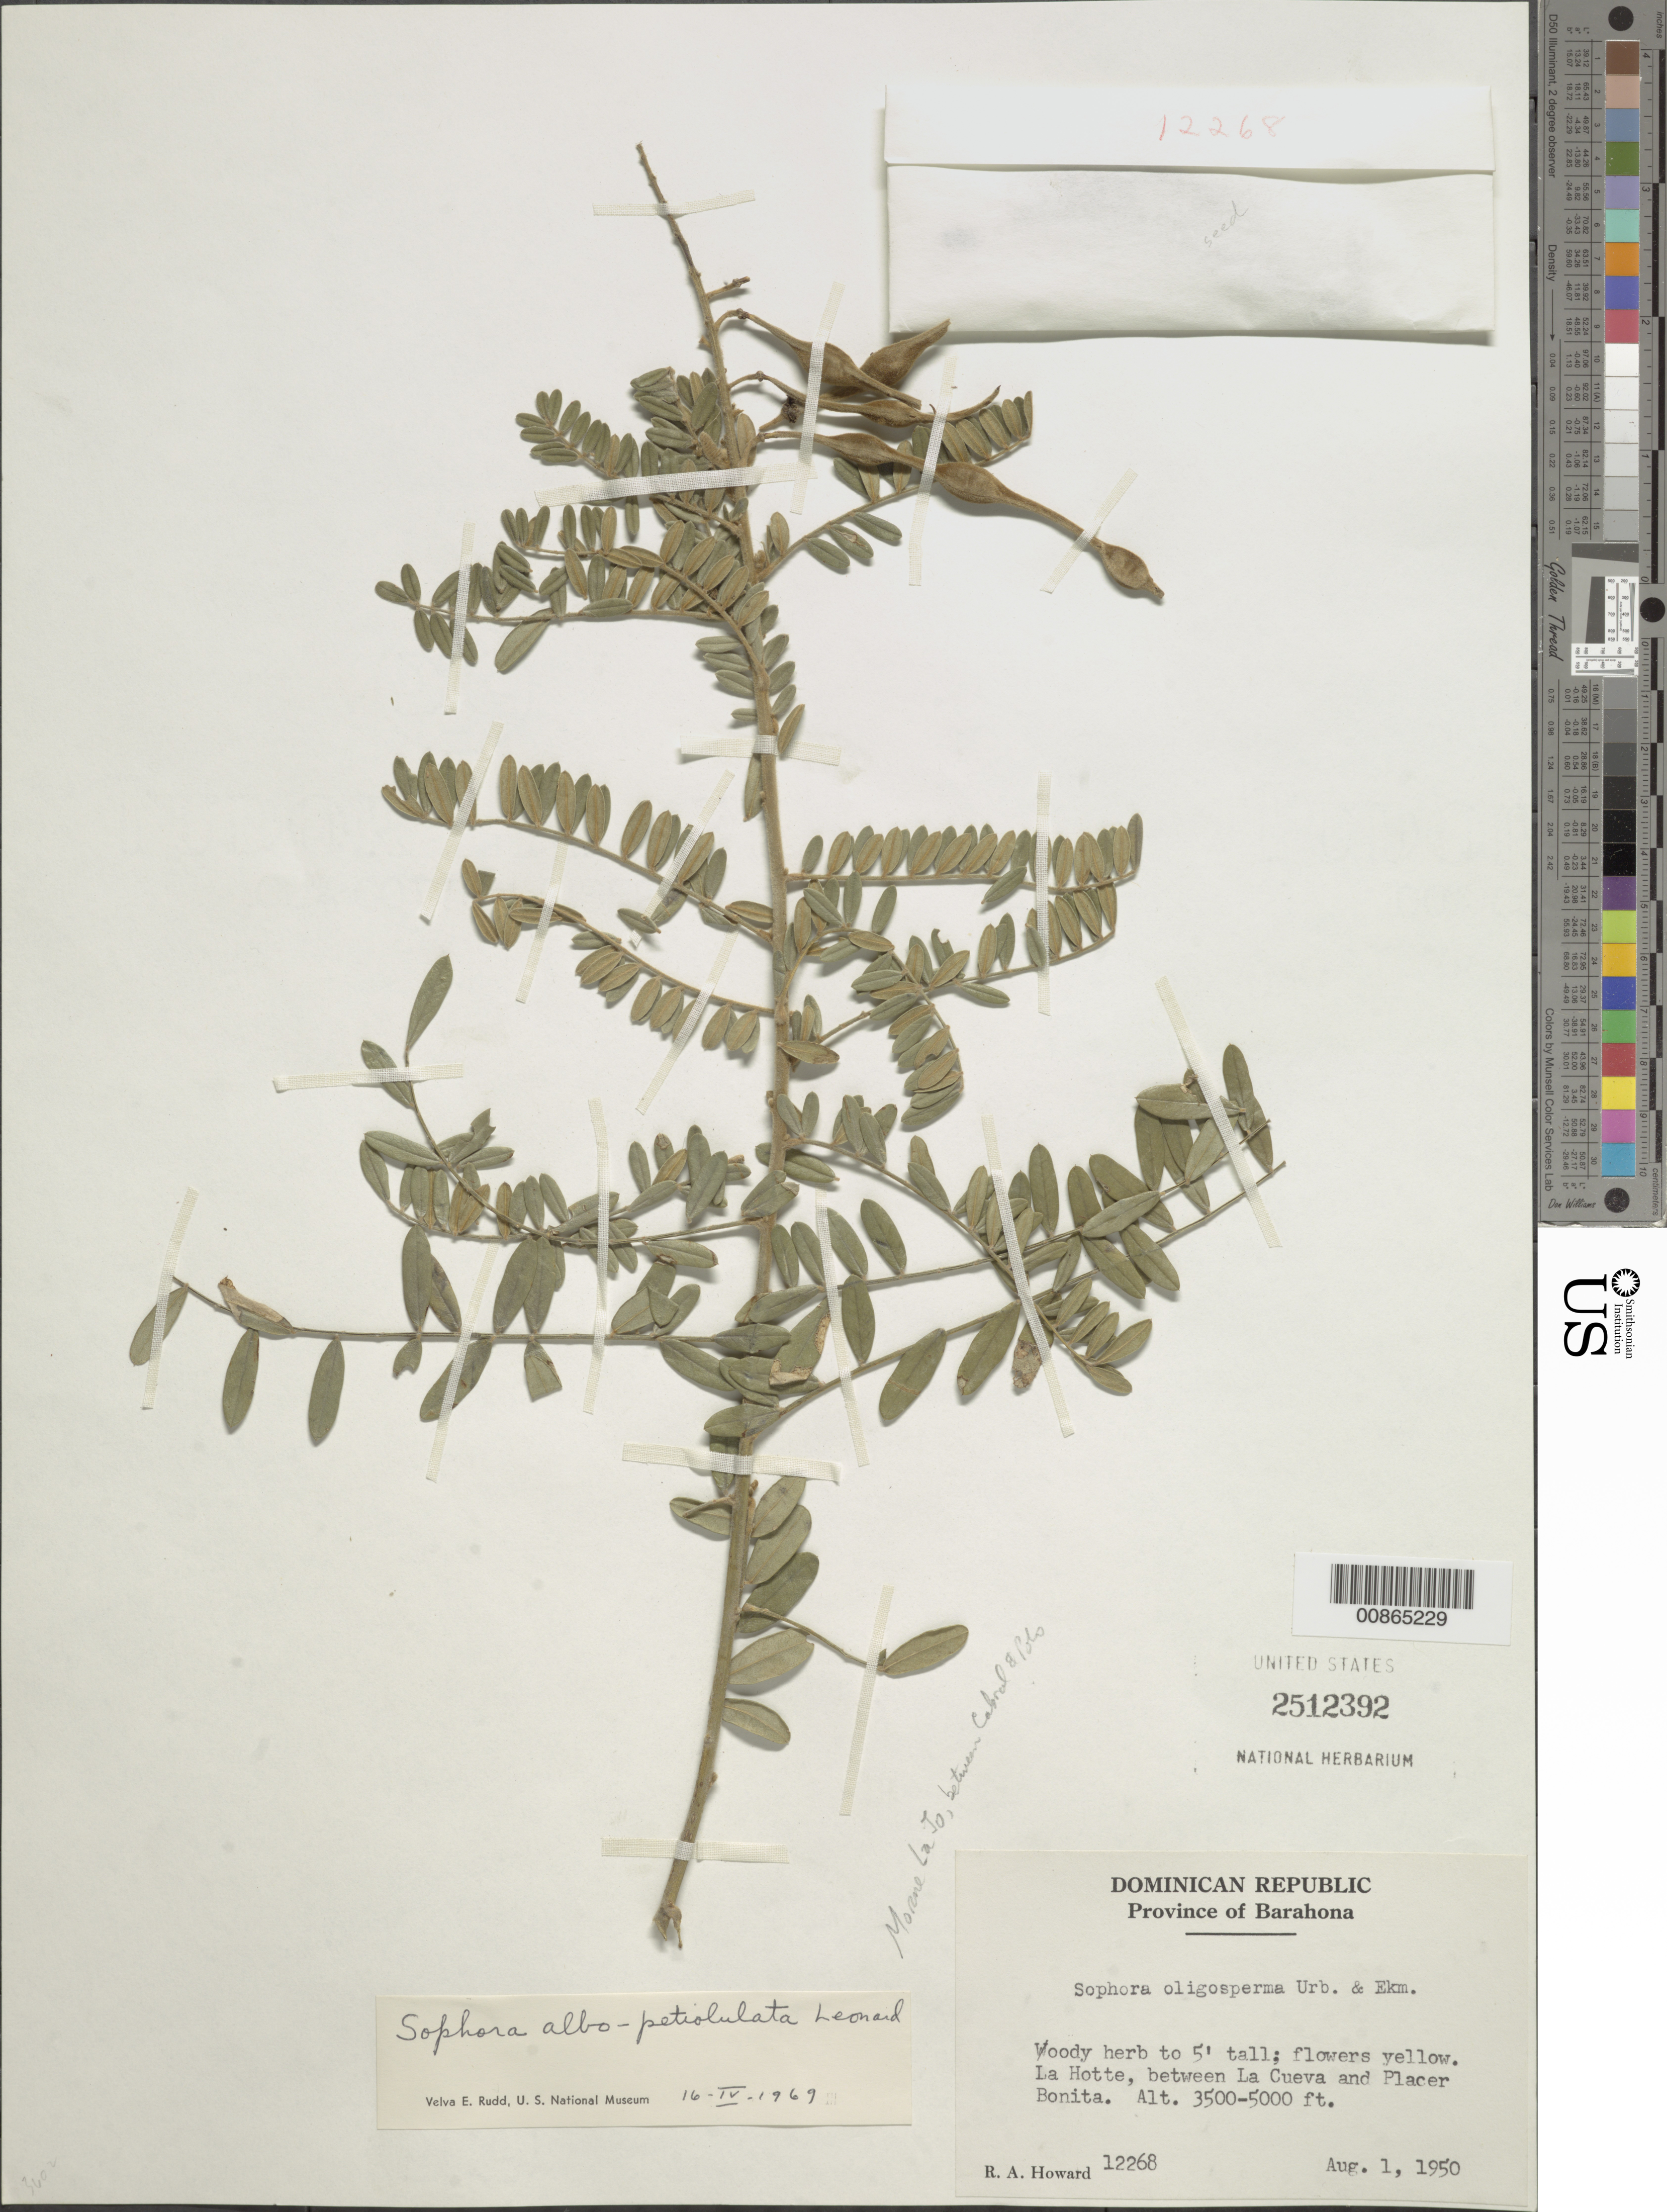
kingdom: Plantae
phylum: Tracheophyta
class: Magnoliopsida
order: Fabales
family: Fabaceae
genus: Sophora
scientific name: Sophora albo-petiolulata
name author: Leonard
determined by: Rudd, V. E.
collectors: R. A. Howard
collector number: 12268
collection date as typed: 01 Aug 1950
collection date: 1950-08-01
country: Dominican Republic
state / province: Barahona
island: Hispaniola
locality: La Hotte, between La Cueva and Placer Bonita.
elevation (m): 1067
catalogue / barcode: US 2512392